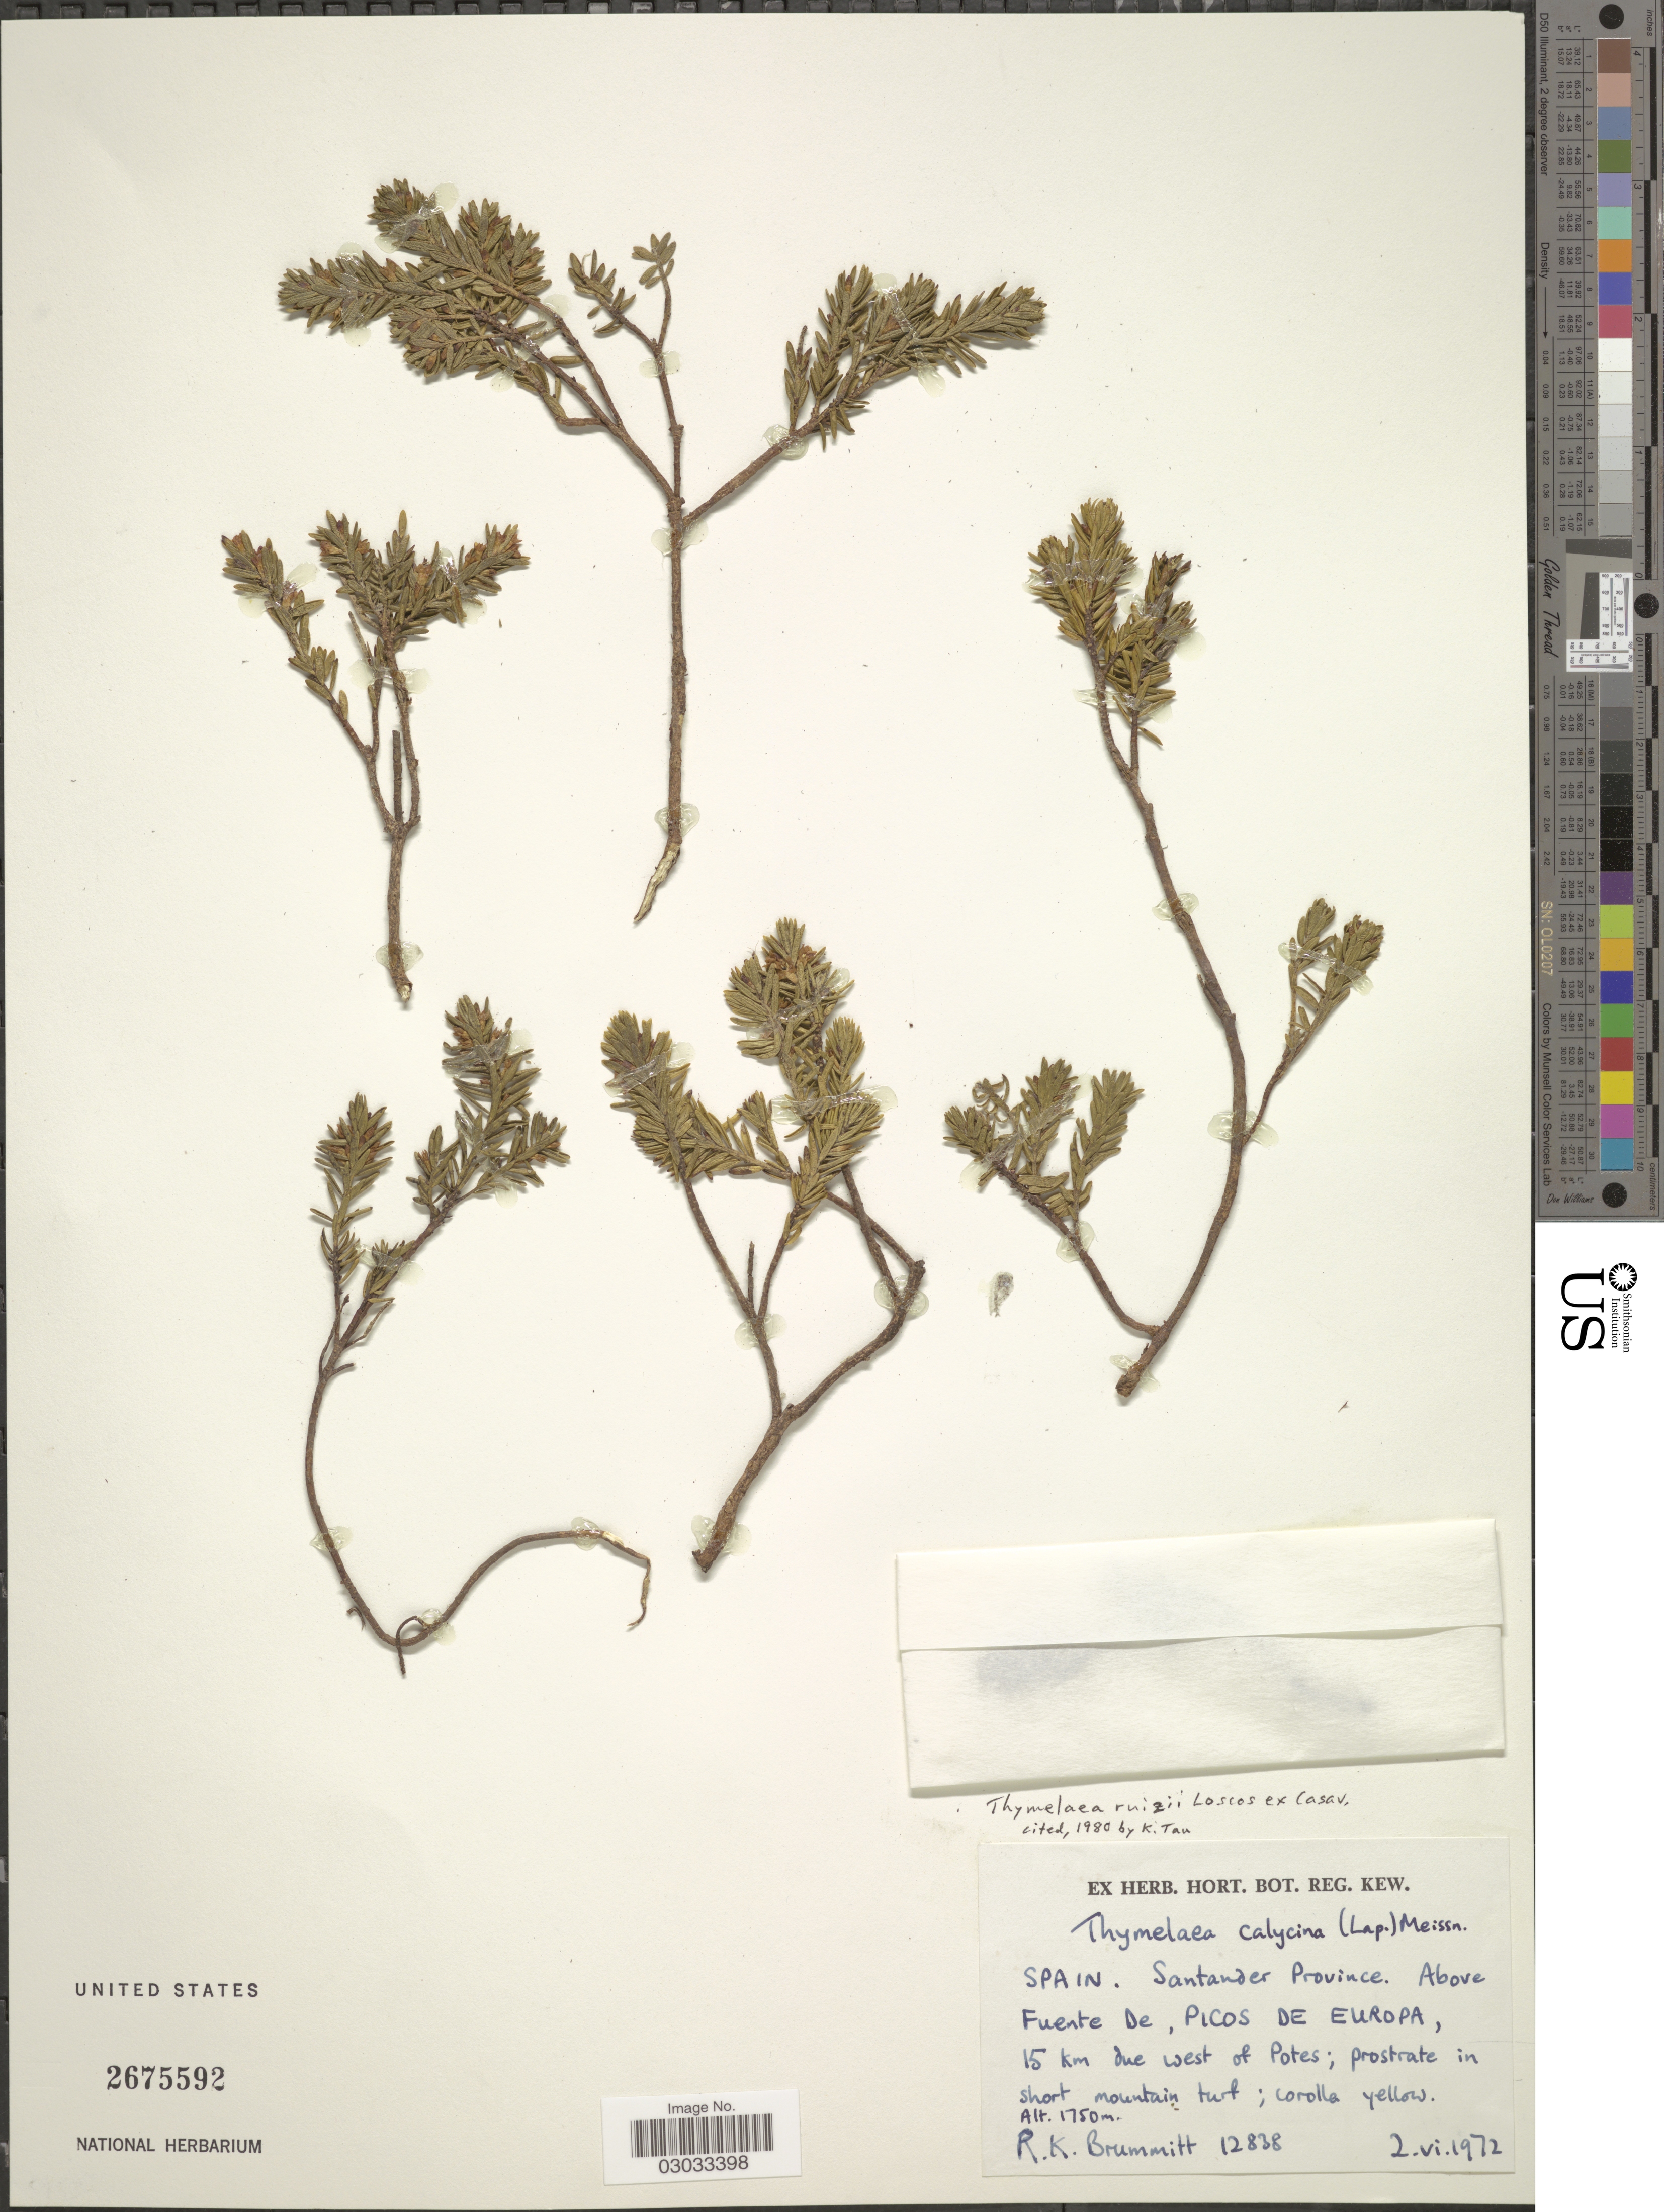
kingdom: Plantae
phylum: Tracheophyta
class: Magnoliopsida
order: Malvales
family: Thymelaeaceae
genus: Thymelaea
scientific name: Thymelaea ruizii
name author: Loscos ex Casav.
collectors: R. K. Brummitt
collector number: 12838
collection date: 1972-06-02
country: Spain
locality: Santander Province. Above Fuente De, Picos de Europa, 15 km due west of Potes.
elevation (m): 1750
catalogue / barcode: US 2675592